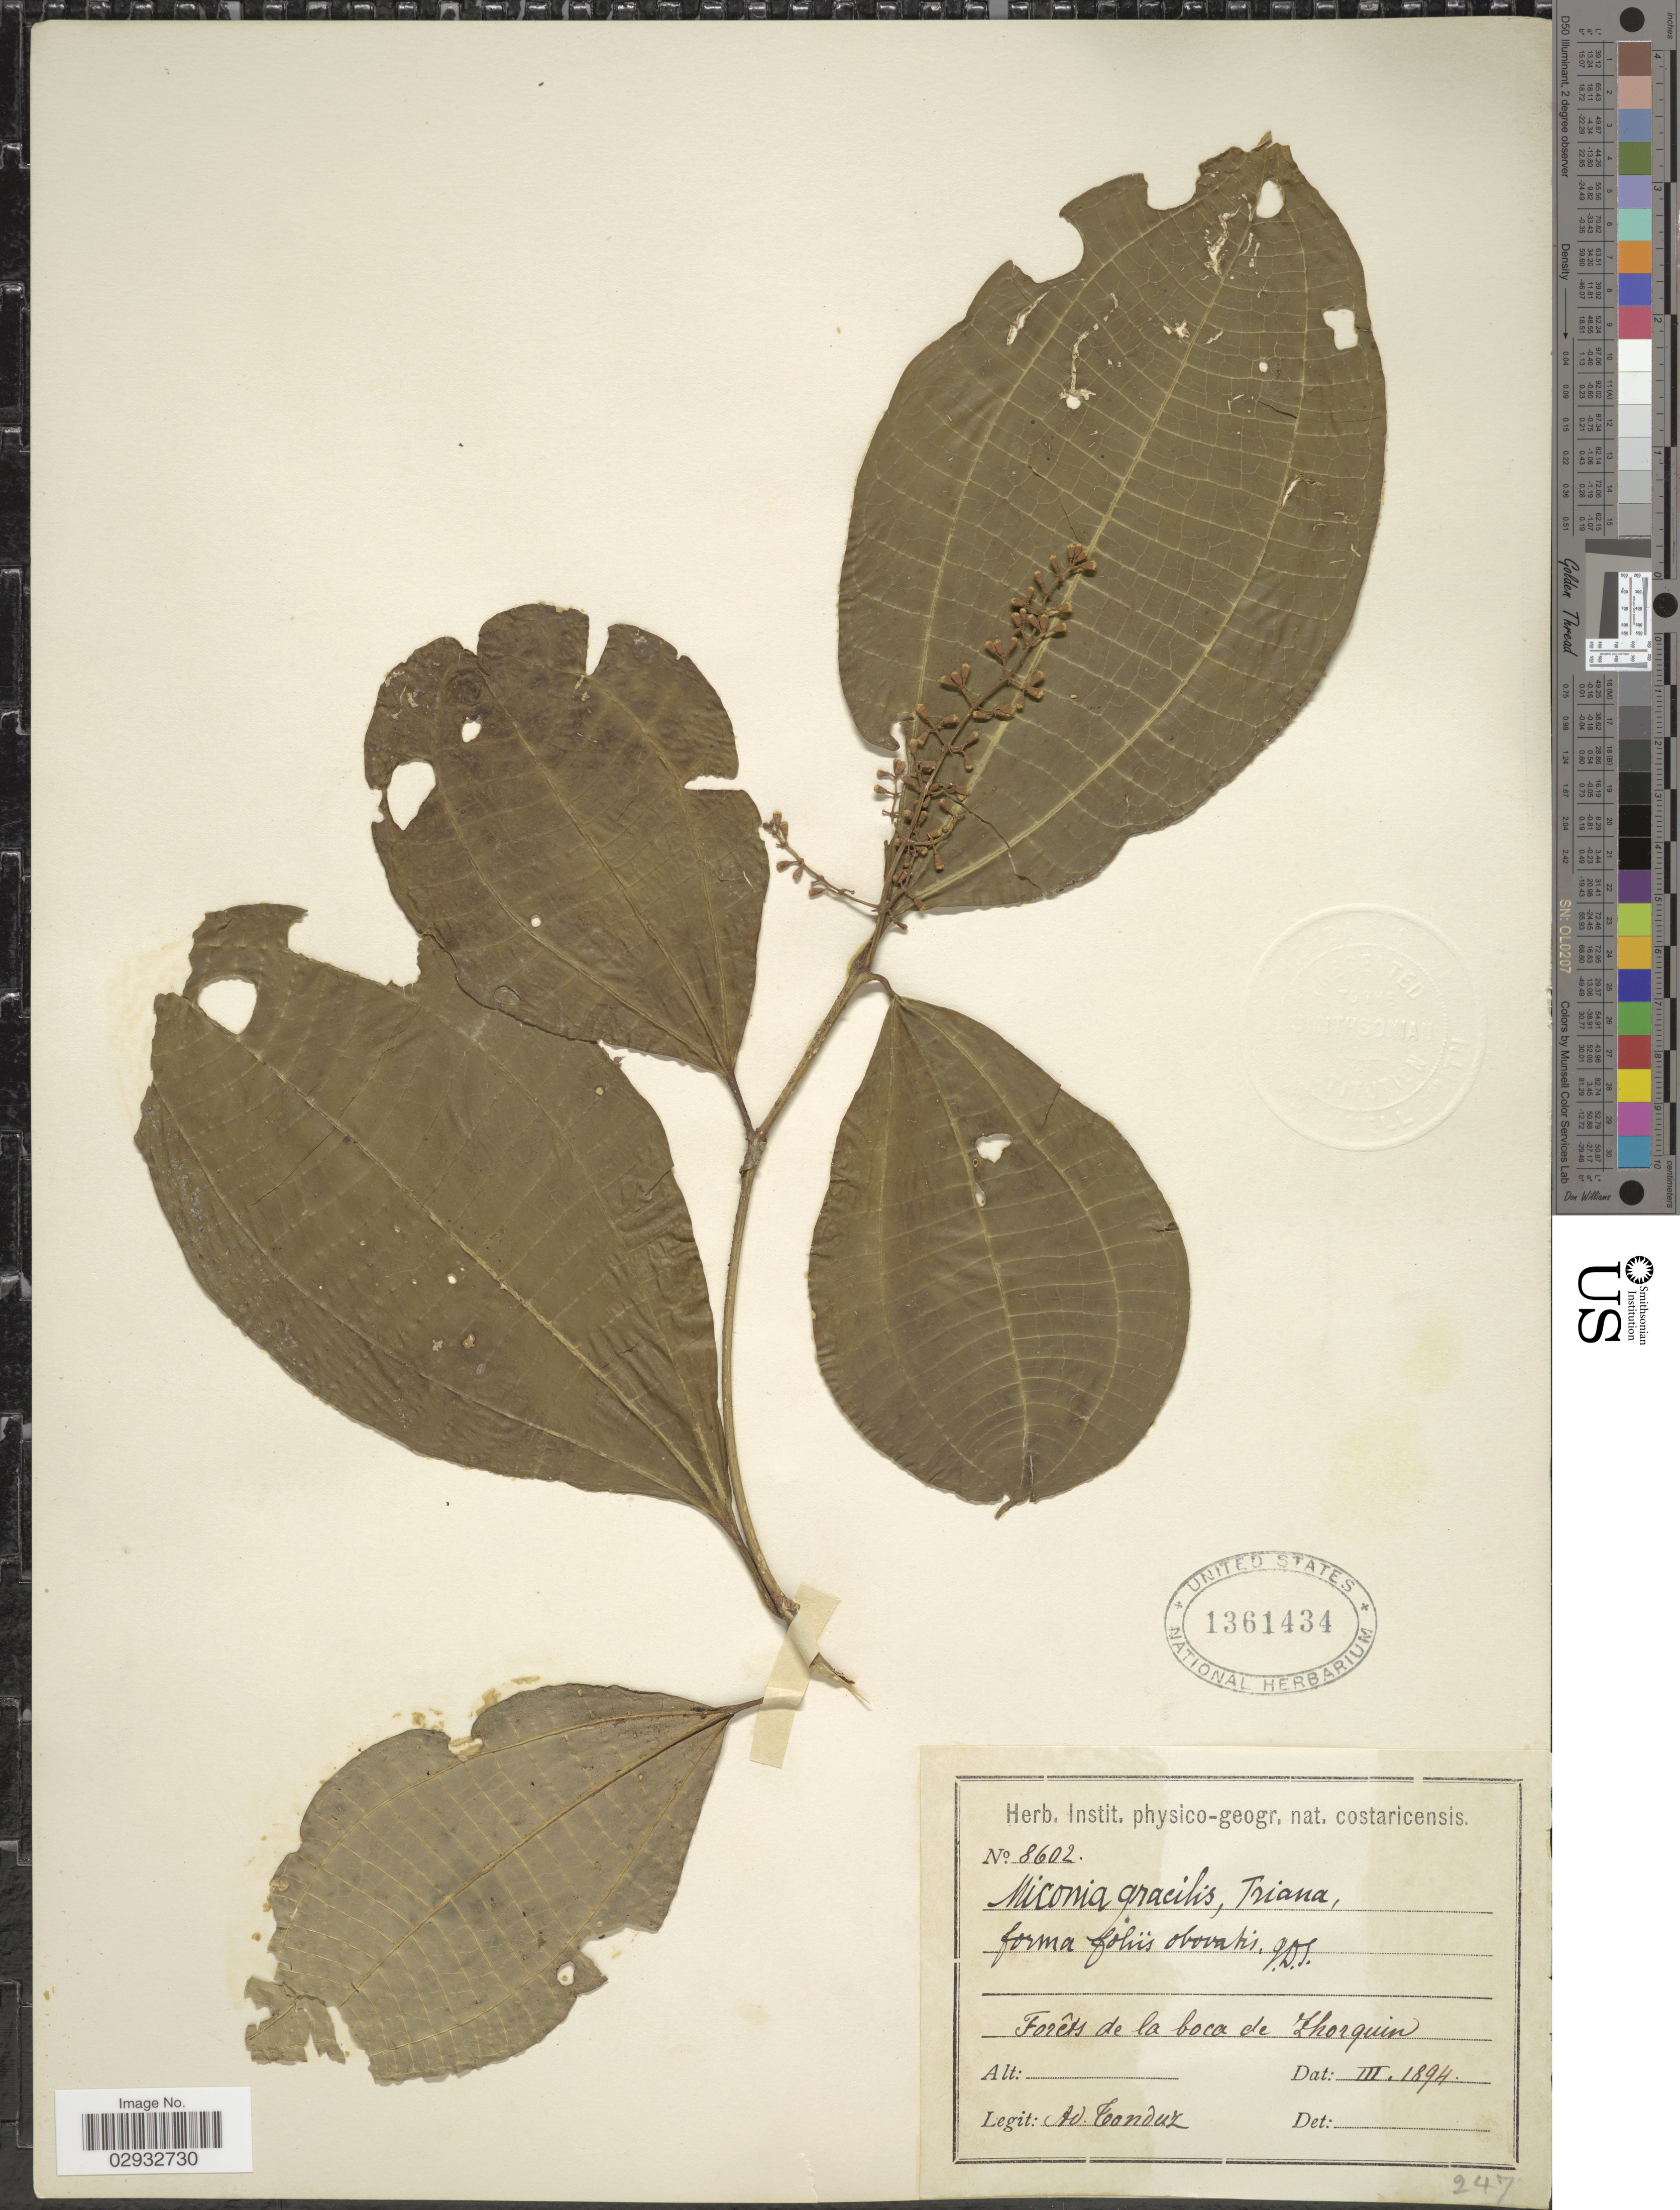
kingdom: Plantae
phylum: Tracheophyta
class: Magnoliopsida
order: Myrtales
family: Melastomataceae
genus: Miconia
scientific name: Miconia gracilis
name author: Triana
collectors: A. Tonduz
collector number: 8602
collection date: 1894-03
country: Costa Rica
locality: Forêts de la boca de Zhorquin.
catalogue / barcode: US 1361434